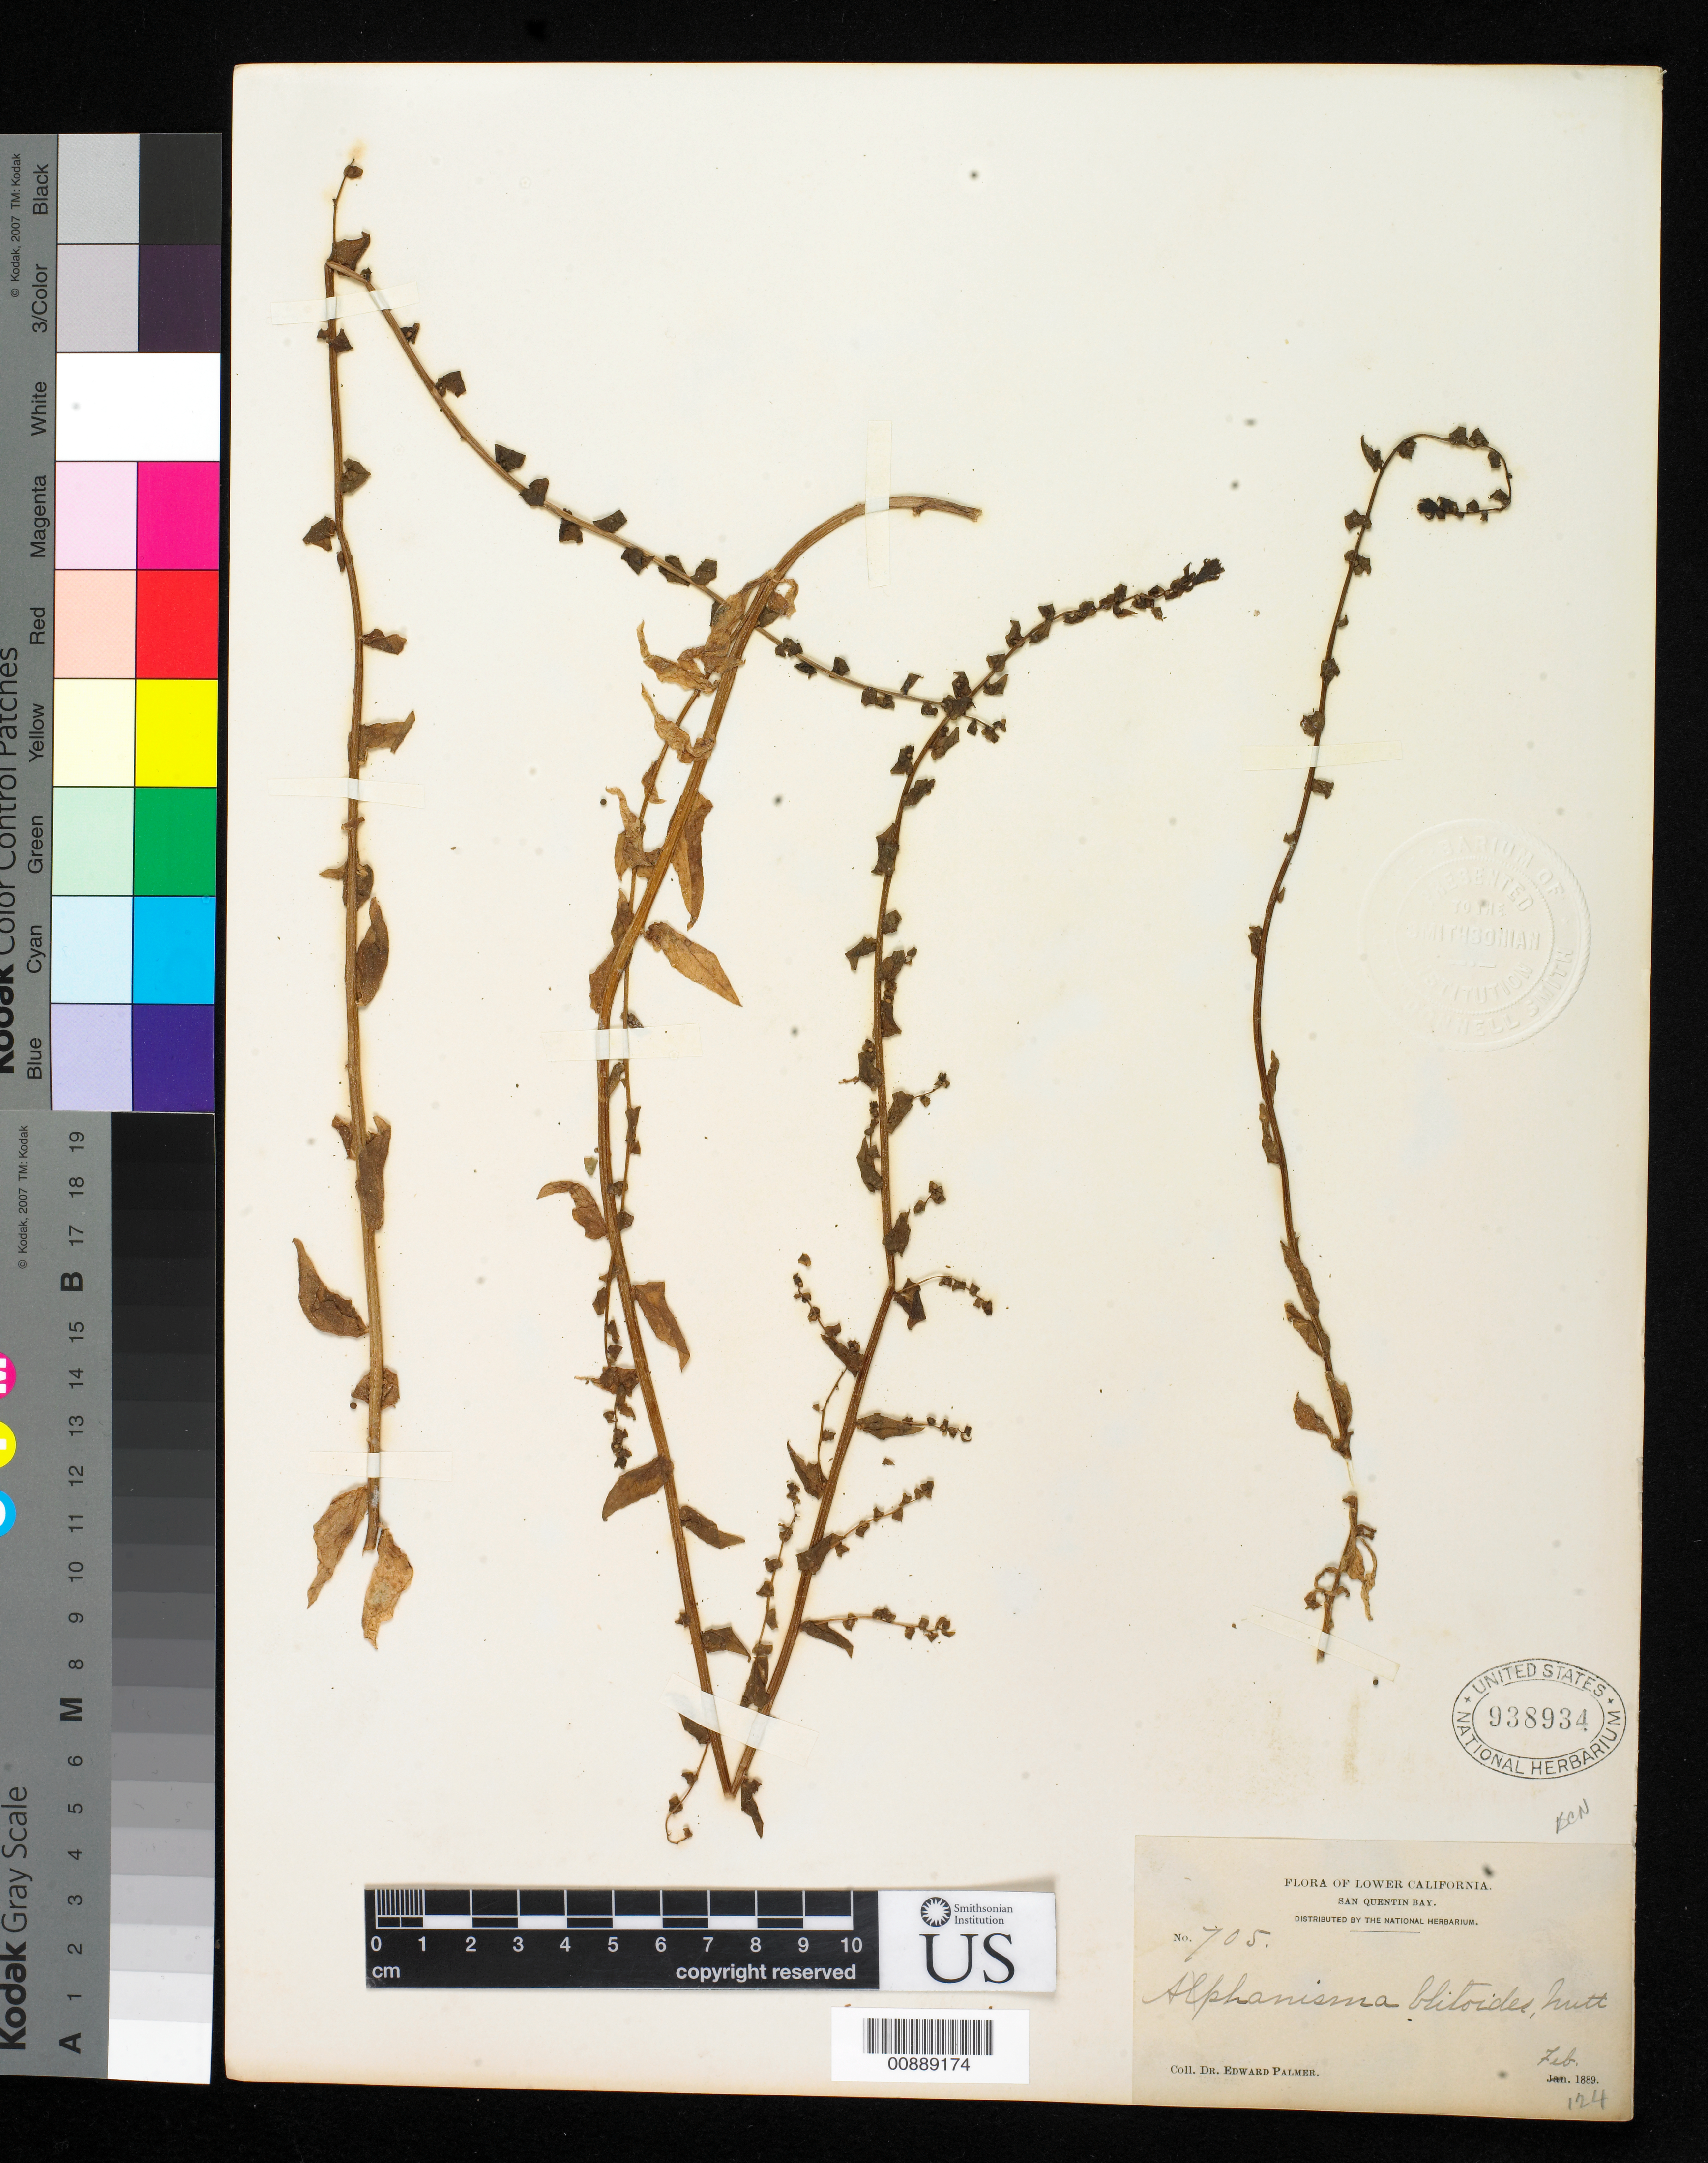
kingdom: Plantae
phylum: Tracheophyta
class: Magnoliopsida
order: Caryophyllales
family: Amaranthaceae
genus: Aphanisma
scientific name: Aphanisma blitoides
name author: Nutt. ex Moq.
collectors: E. Palmer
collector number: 705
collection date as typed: Feb 1889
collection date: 1889-02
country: Mexico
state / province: Baja California Norte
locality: San Quentin Bay, Baja California.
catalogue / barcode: US 938934